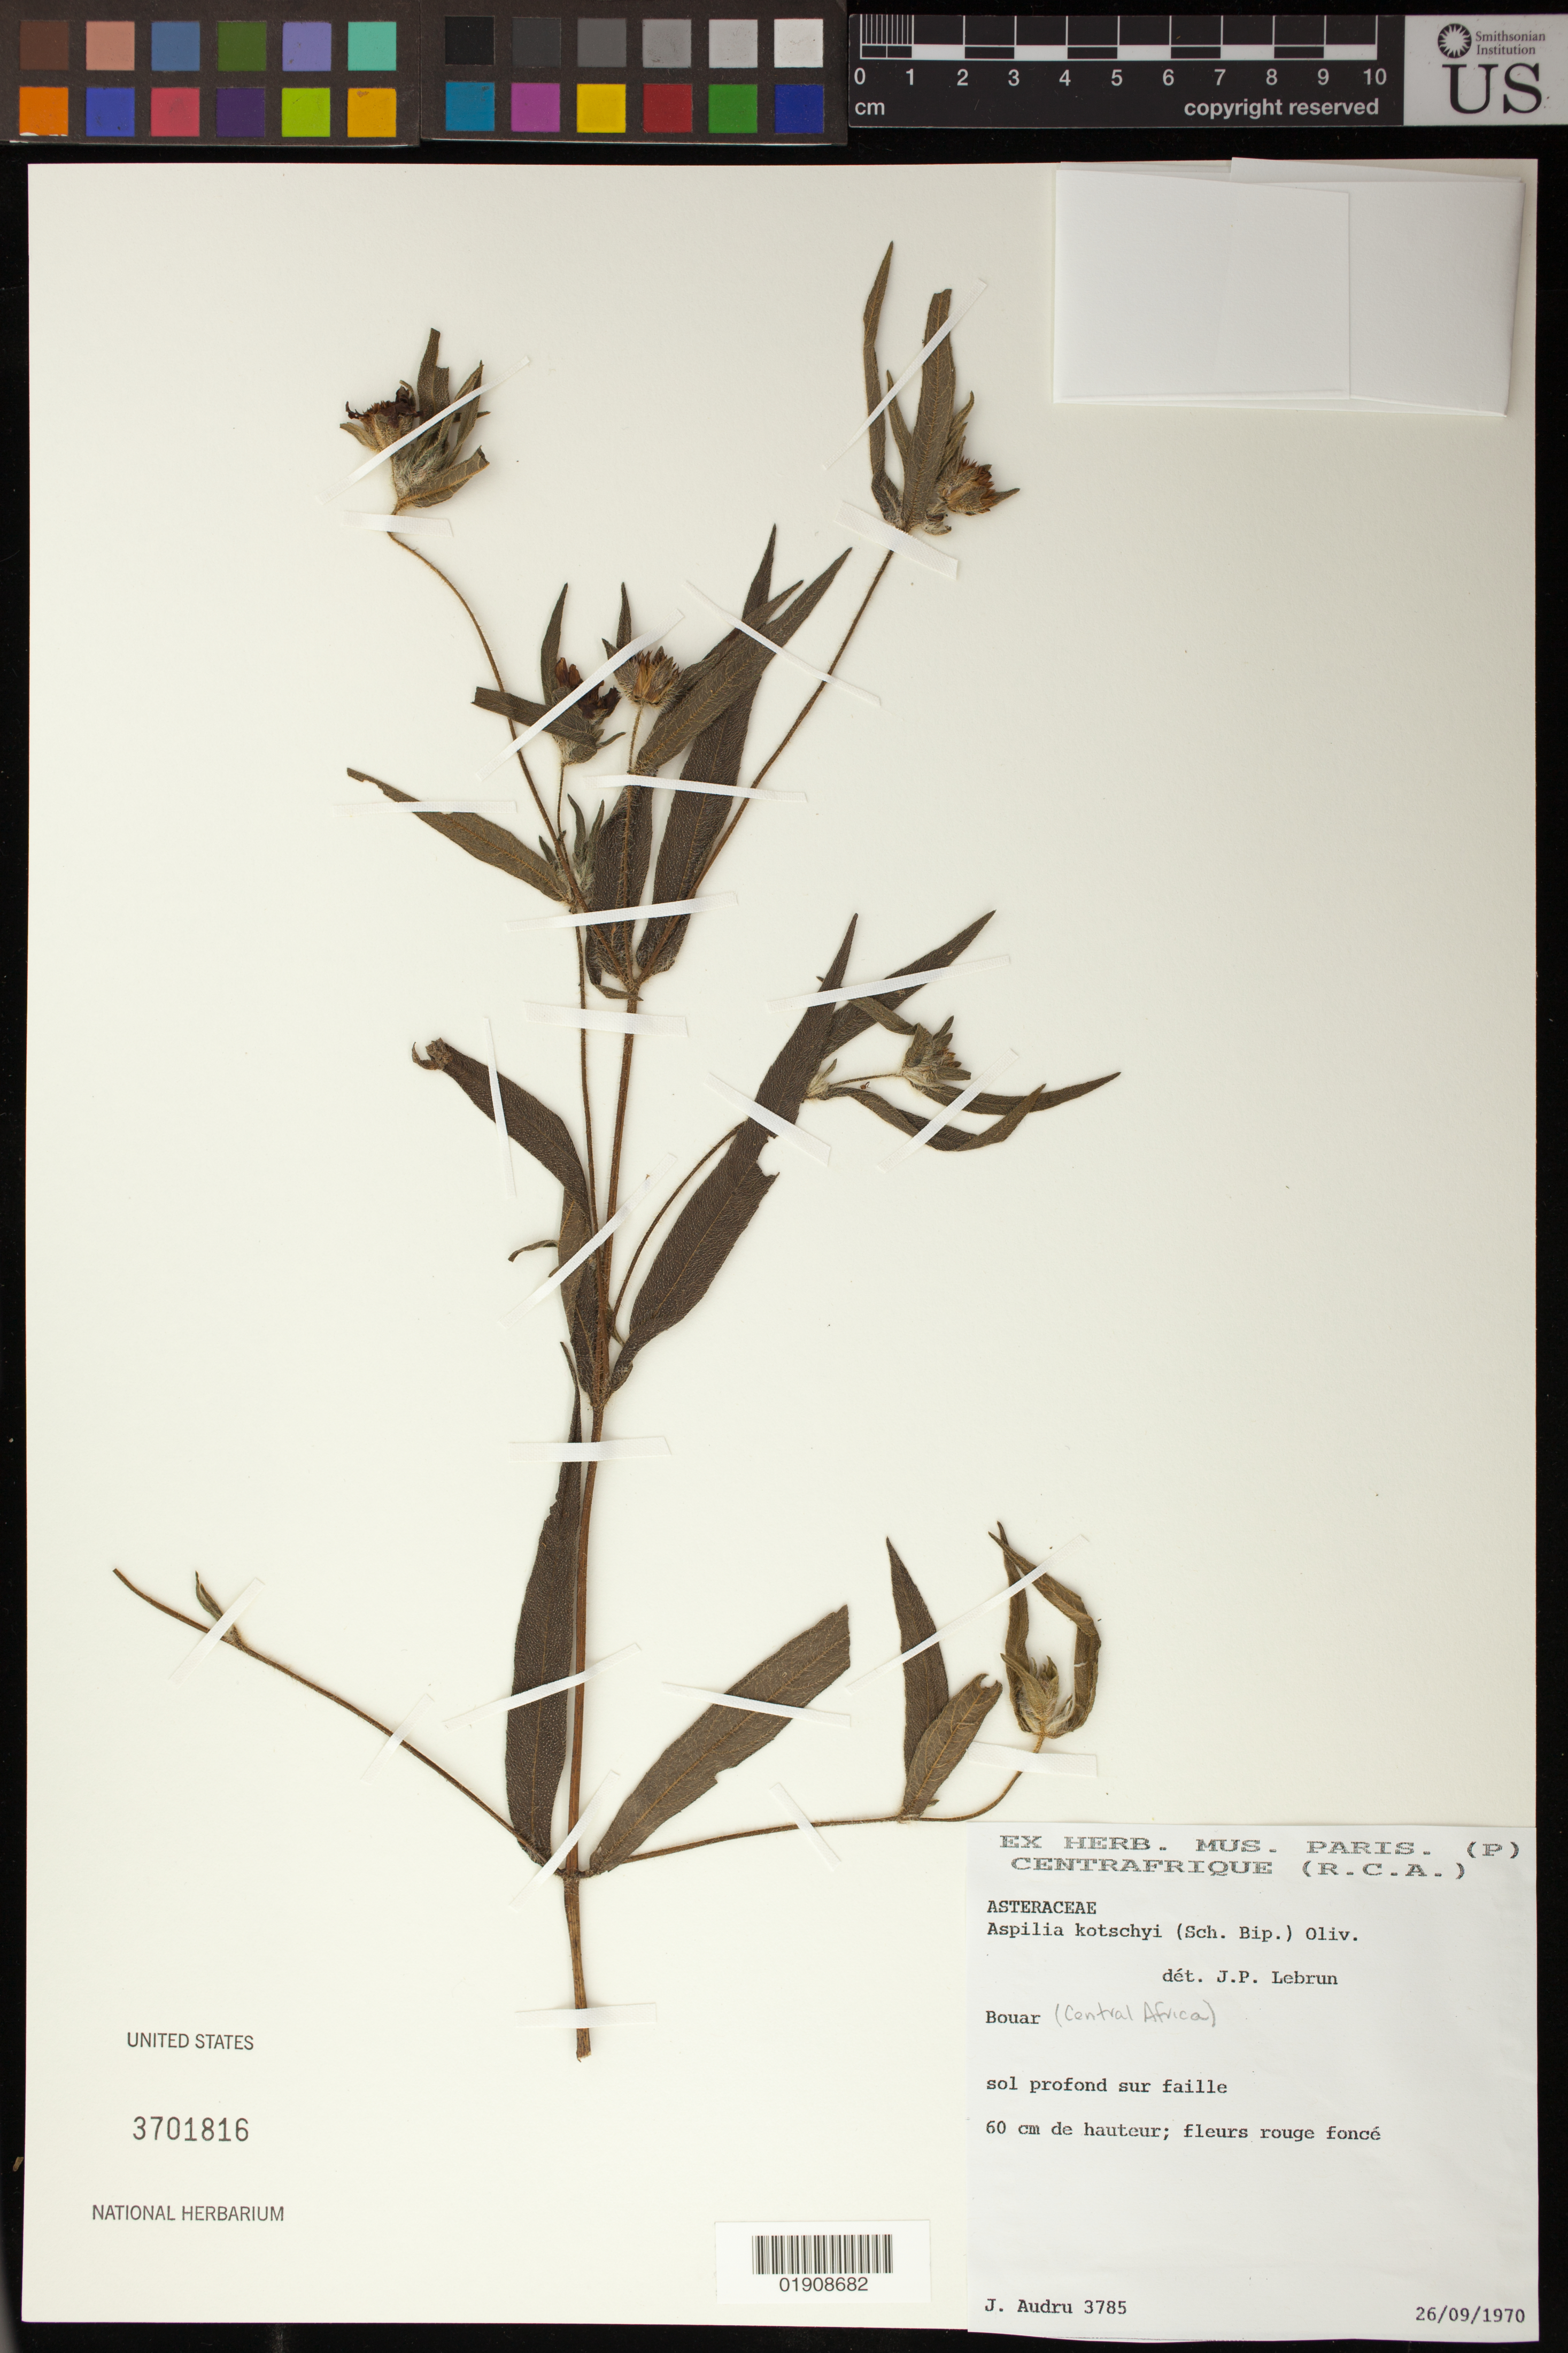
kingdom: Plantae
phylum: Tracheophyta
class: Magnoliopsida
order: Asterales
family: Asteraceae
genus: Aspilia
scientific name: Aspilia kotschyi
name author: (Sch. Bip.) Oliv.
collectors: J. Audru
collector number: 3785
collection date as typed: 26 September 1970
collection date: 1970-09-26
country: Central African Republic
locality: Bouar (Central Africa)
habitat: sol profond sur faille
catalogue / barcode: US 3701816